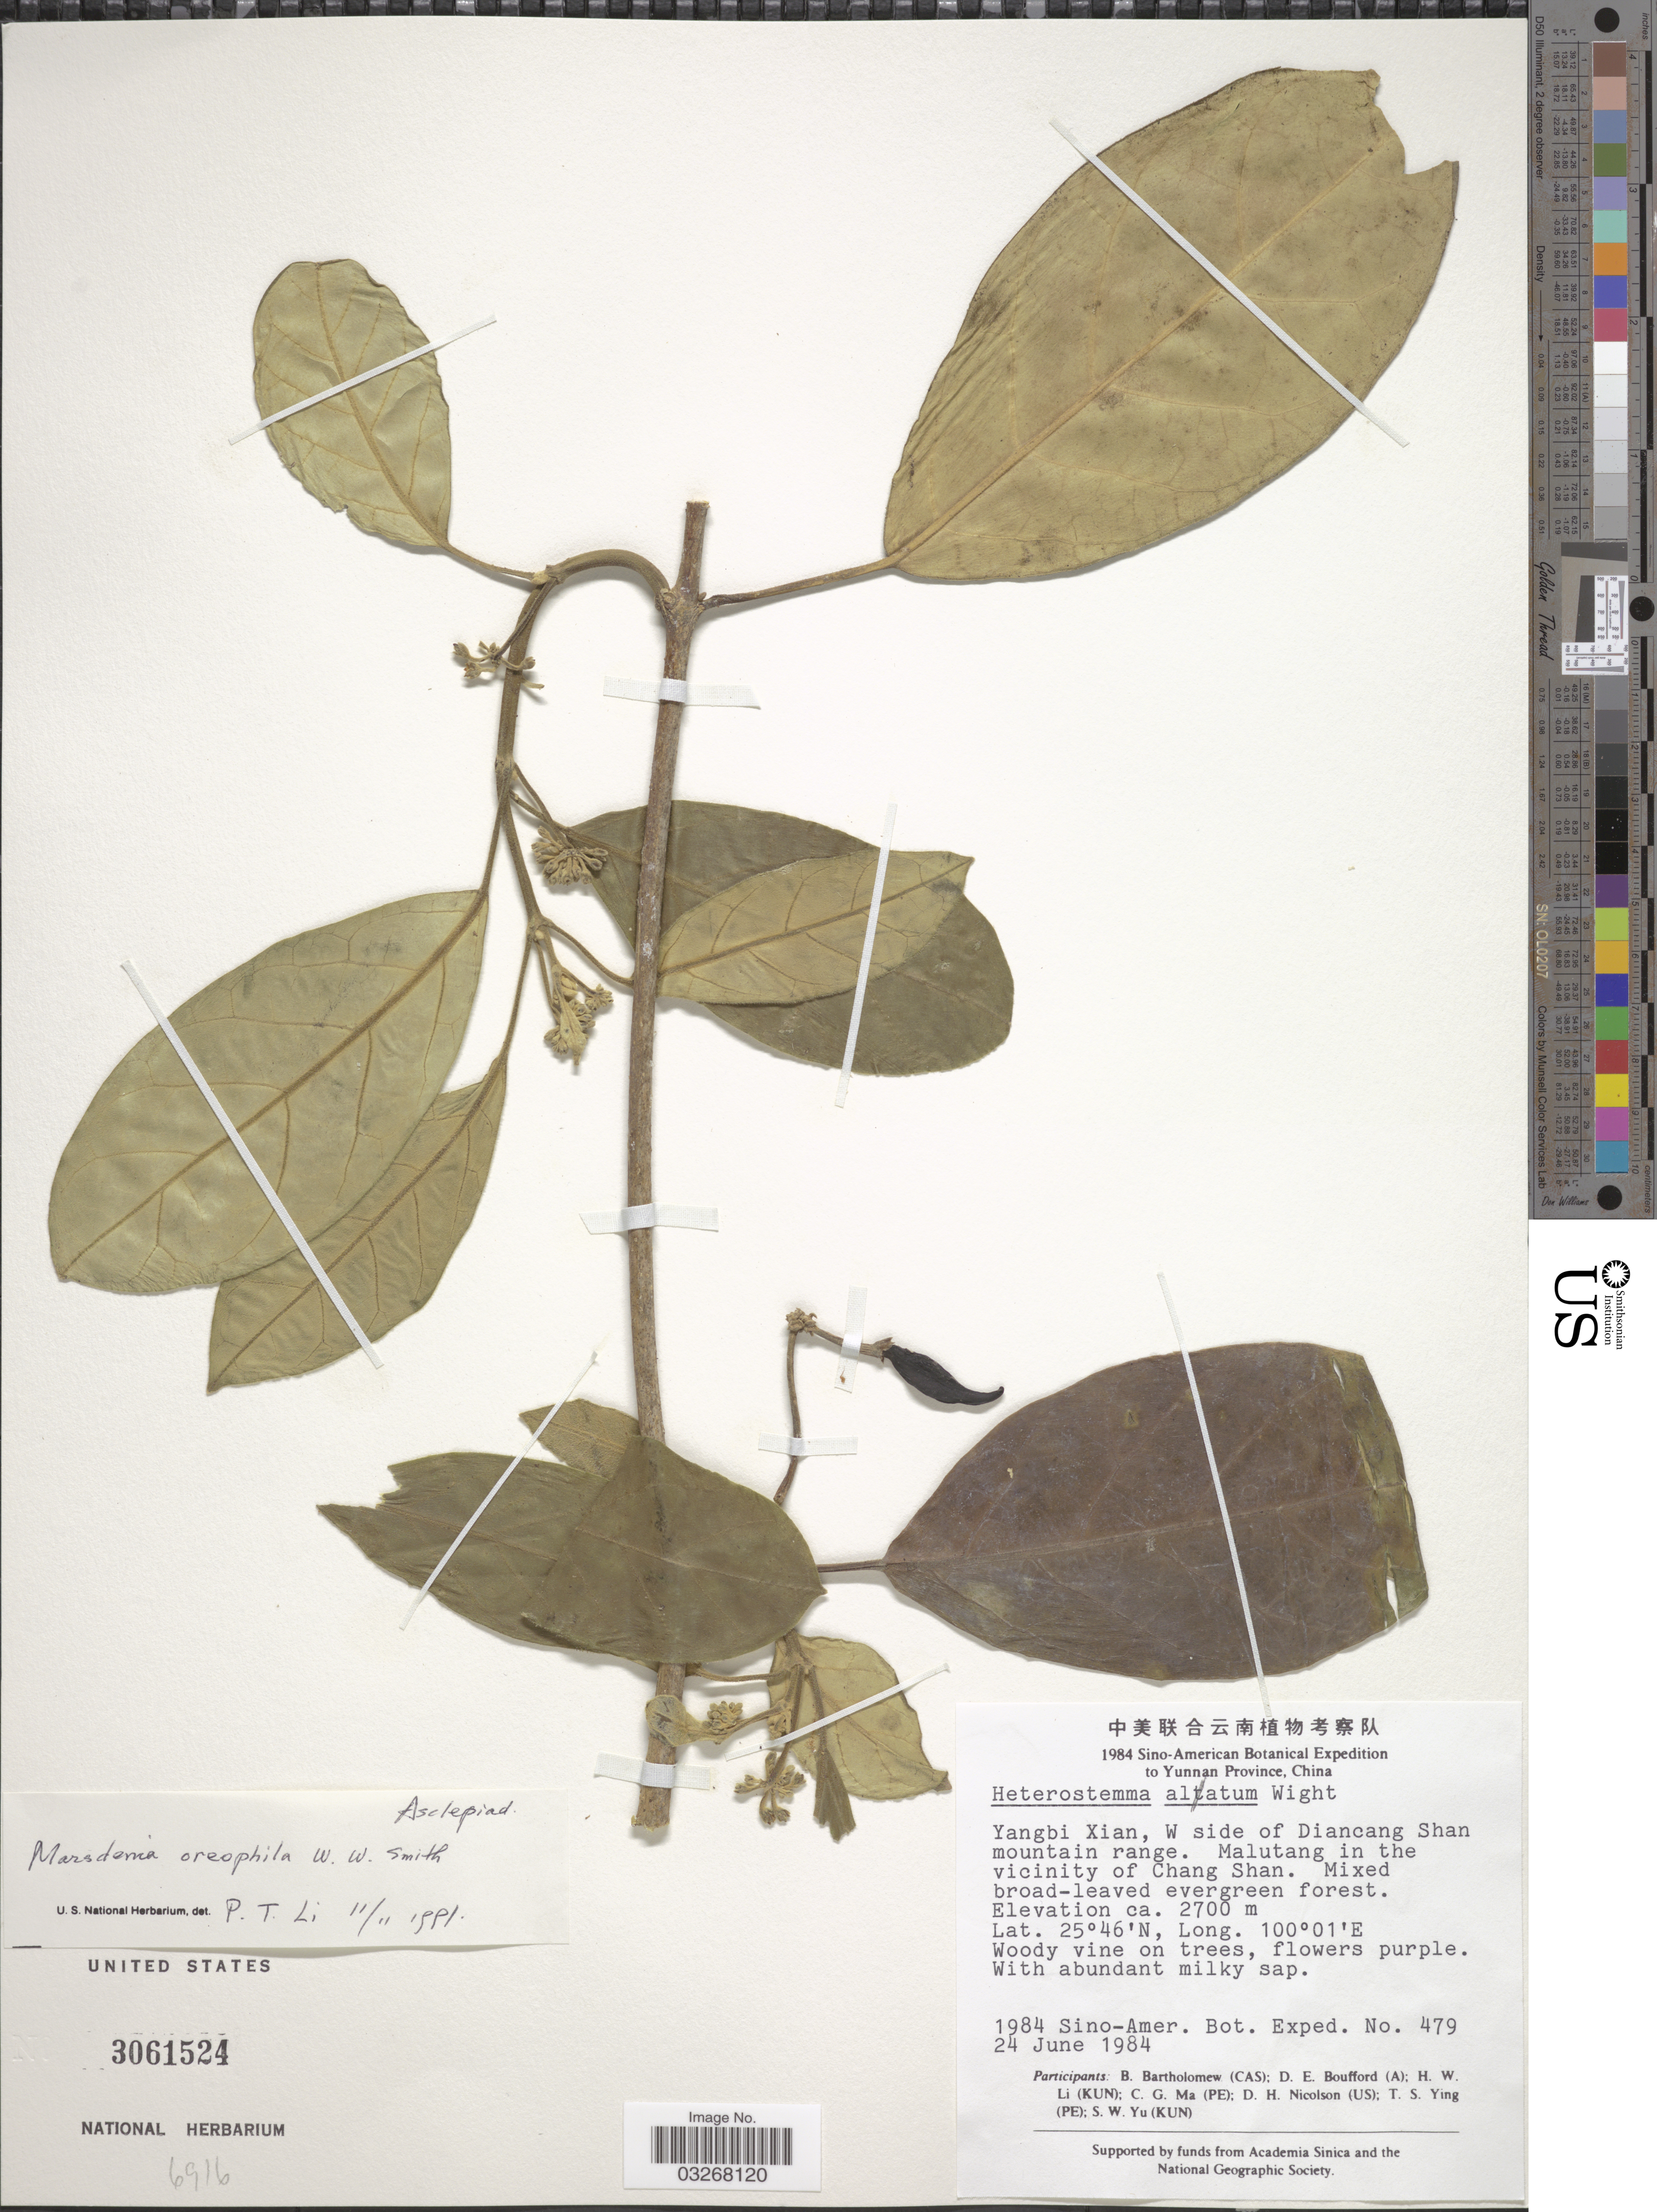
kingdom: Plantae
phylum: Tracheophyta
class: Magnoliopsida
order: Gentianales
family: Apocynaceae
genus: Marsdenia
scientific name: Marsdenia oreophila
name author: W.W. Sm.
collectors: Sino-Amer. Bot. Exped. 1984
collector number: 479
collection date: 1984-06-24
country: China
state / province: Yunnan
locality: Yangbi Xian, W side of Diancang Shan mountain range, Malutang in the vicinity of Chang Shan.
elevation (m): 2700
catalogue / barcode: US 3061524